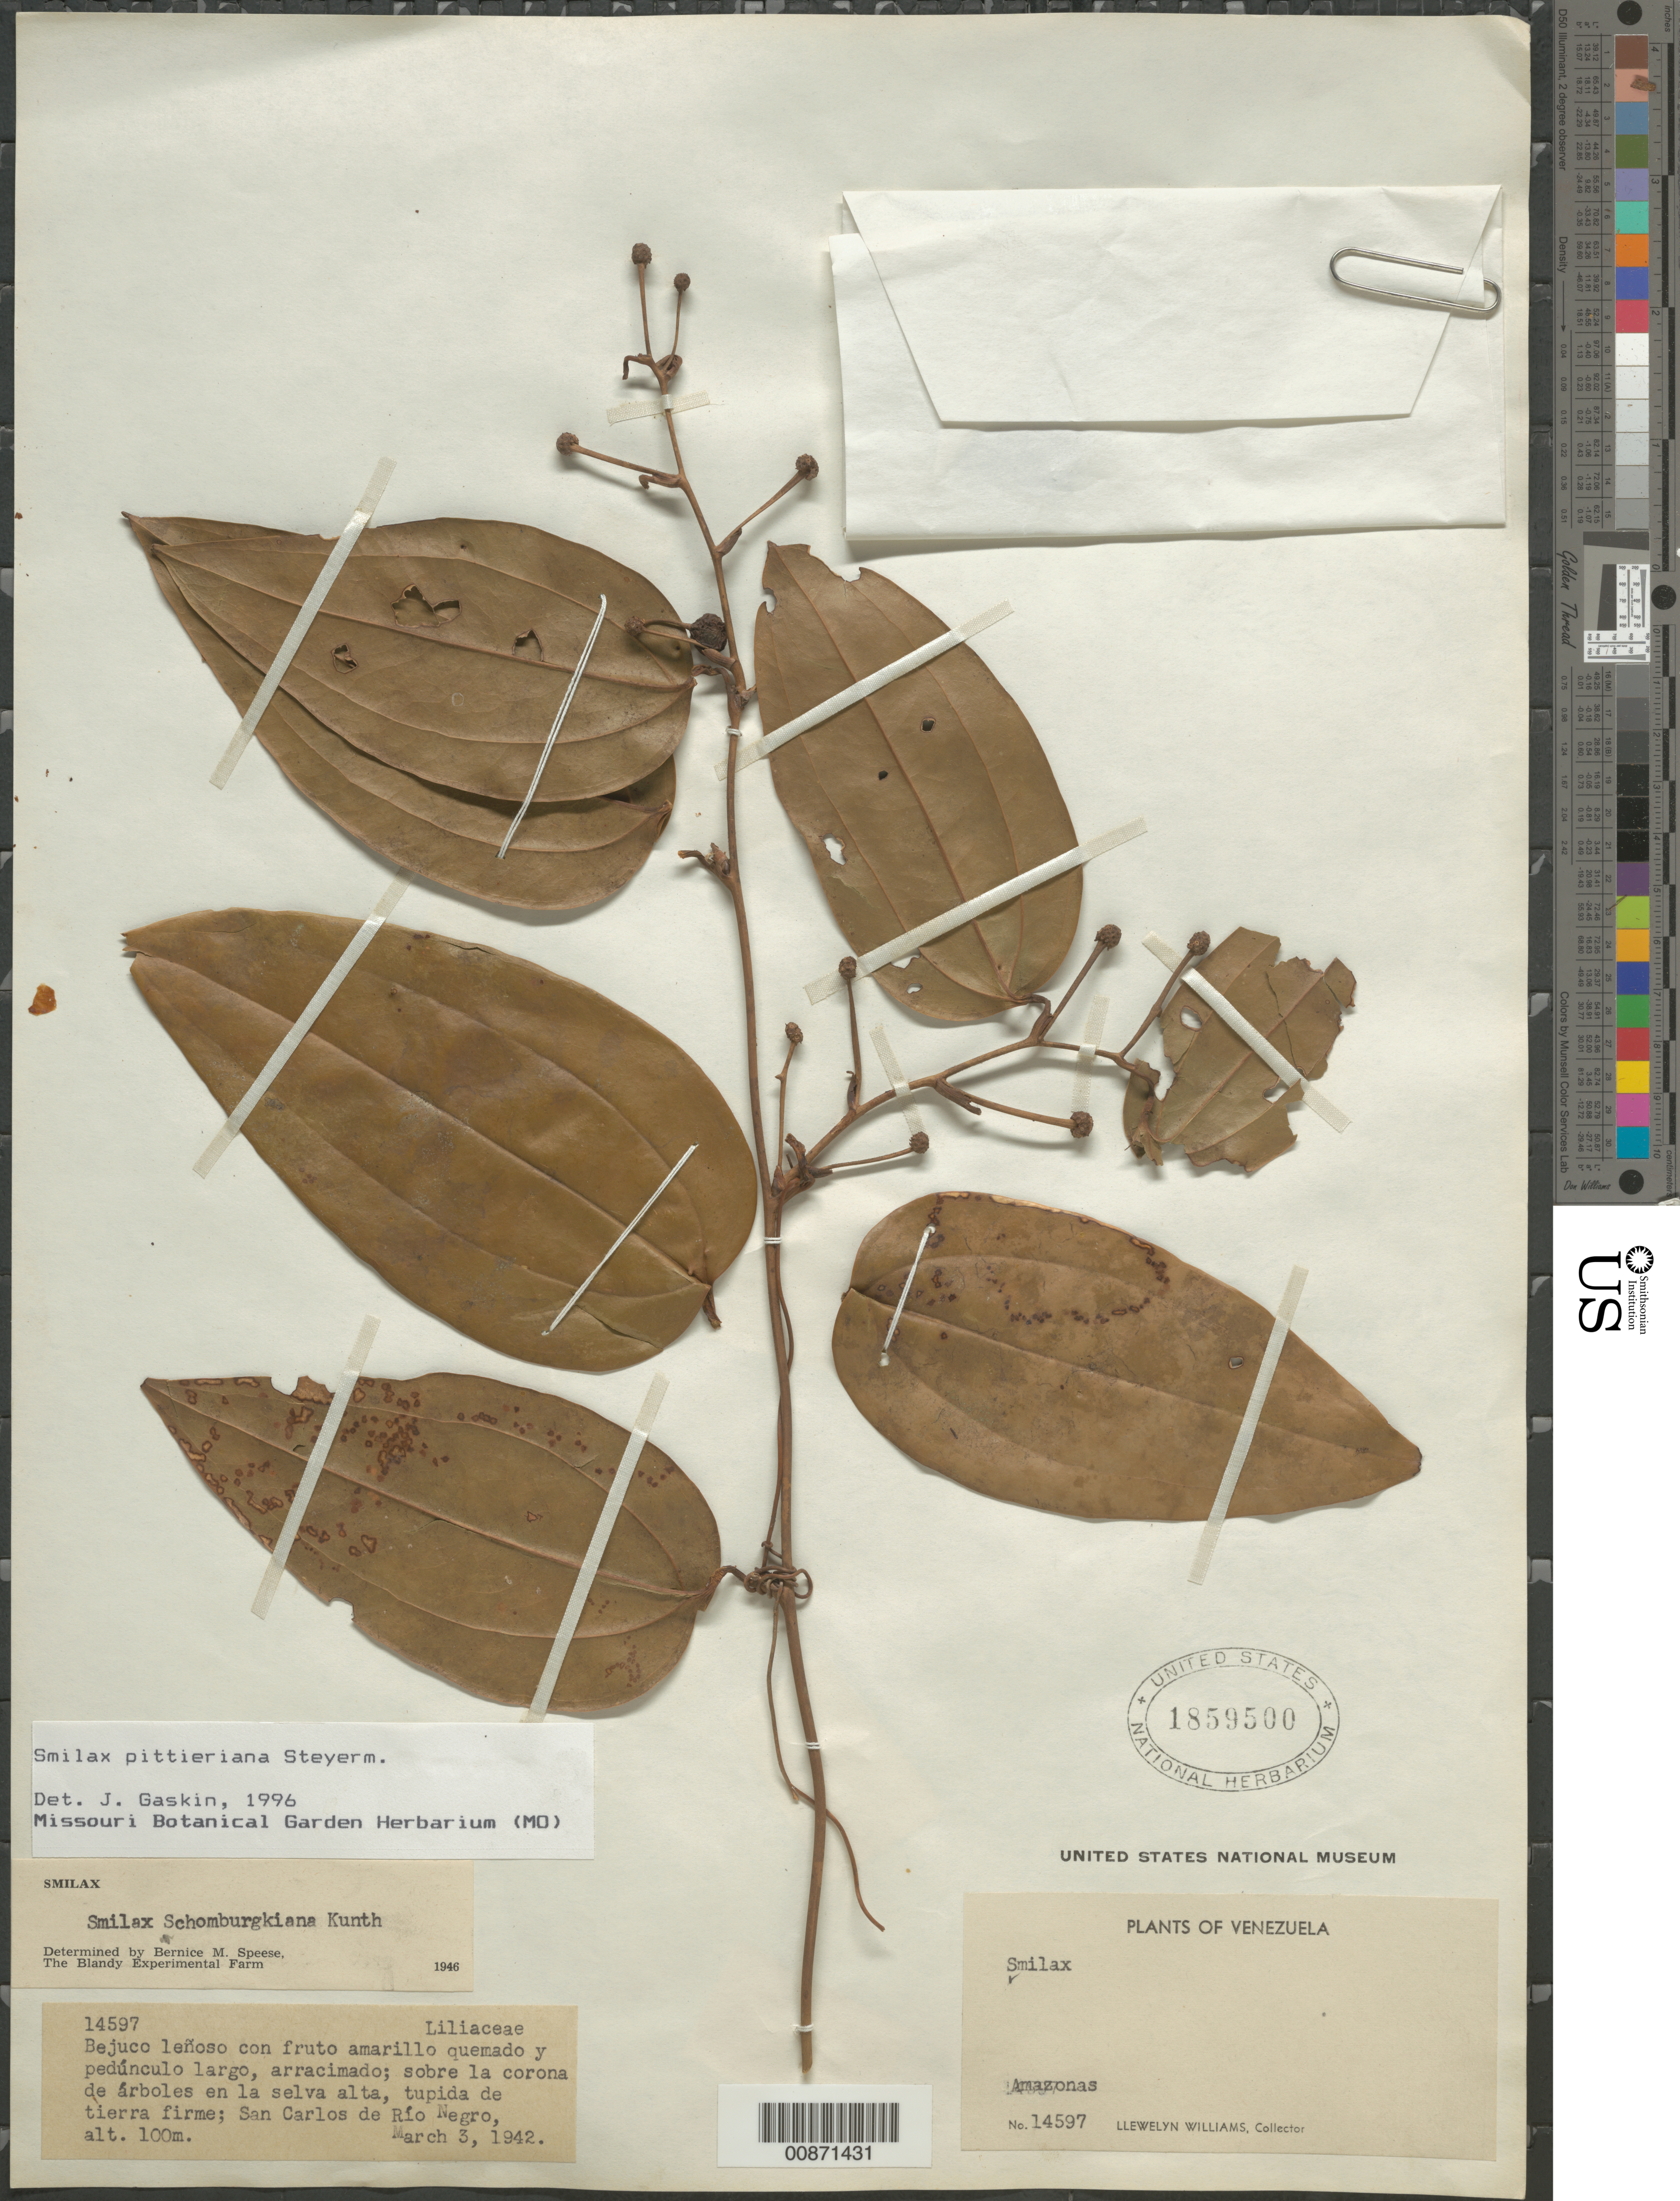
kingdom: Plantae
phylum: Tracheophyta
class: Liliopsida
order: Liliales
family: Smilacaceae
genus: Smilax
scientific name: Smilax pittieriana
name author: Steyerm.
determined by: Gaskin, J. F.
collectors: Ll. Williams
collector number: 14597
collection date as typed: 3-Mar-42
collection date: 1942-03-03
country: Venezuela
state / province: Amazonas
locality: San Carlos de Río Negro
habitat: Sobre la corona de arboles en la selva alta, tupida de tierra firme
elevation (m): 100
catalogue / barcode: US 1859500